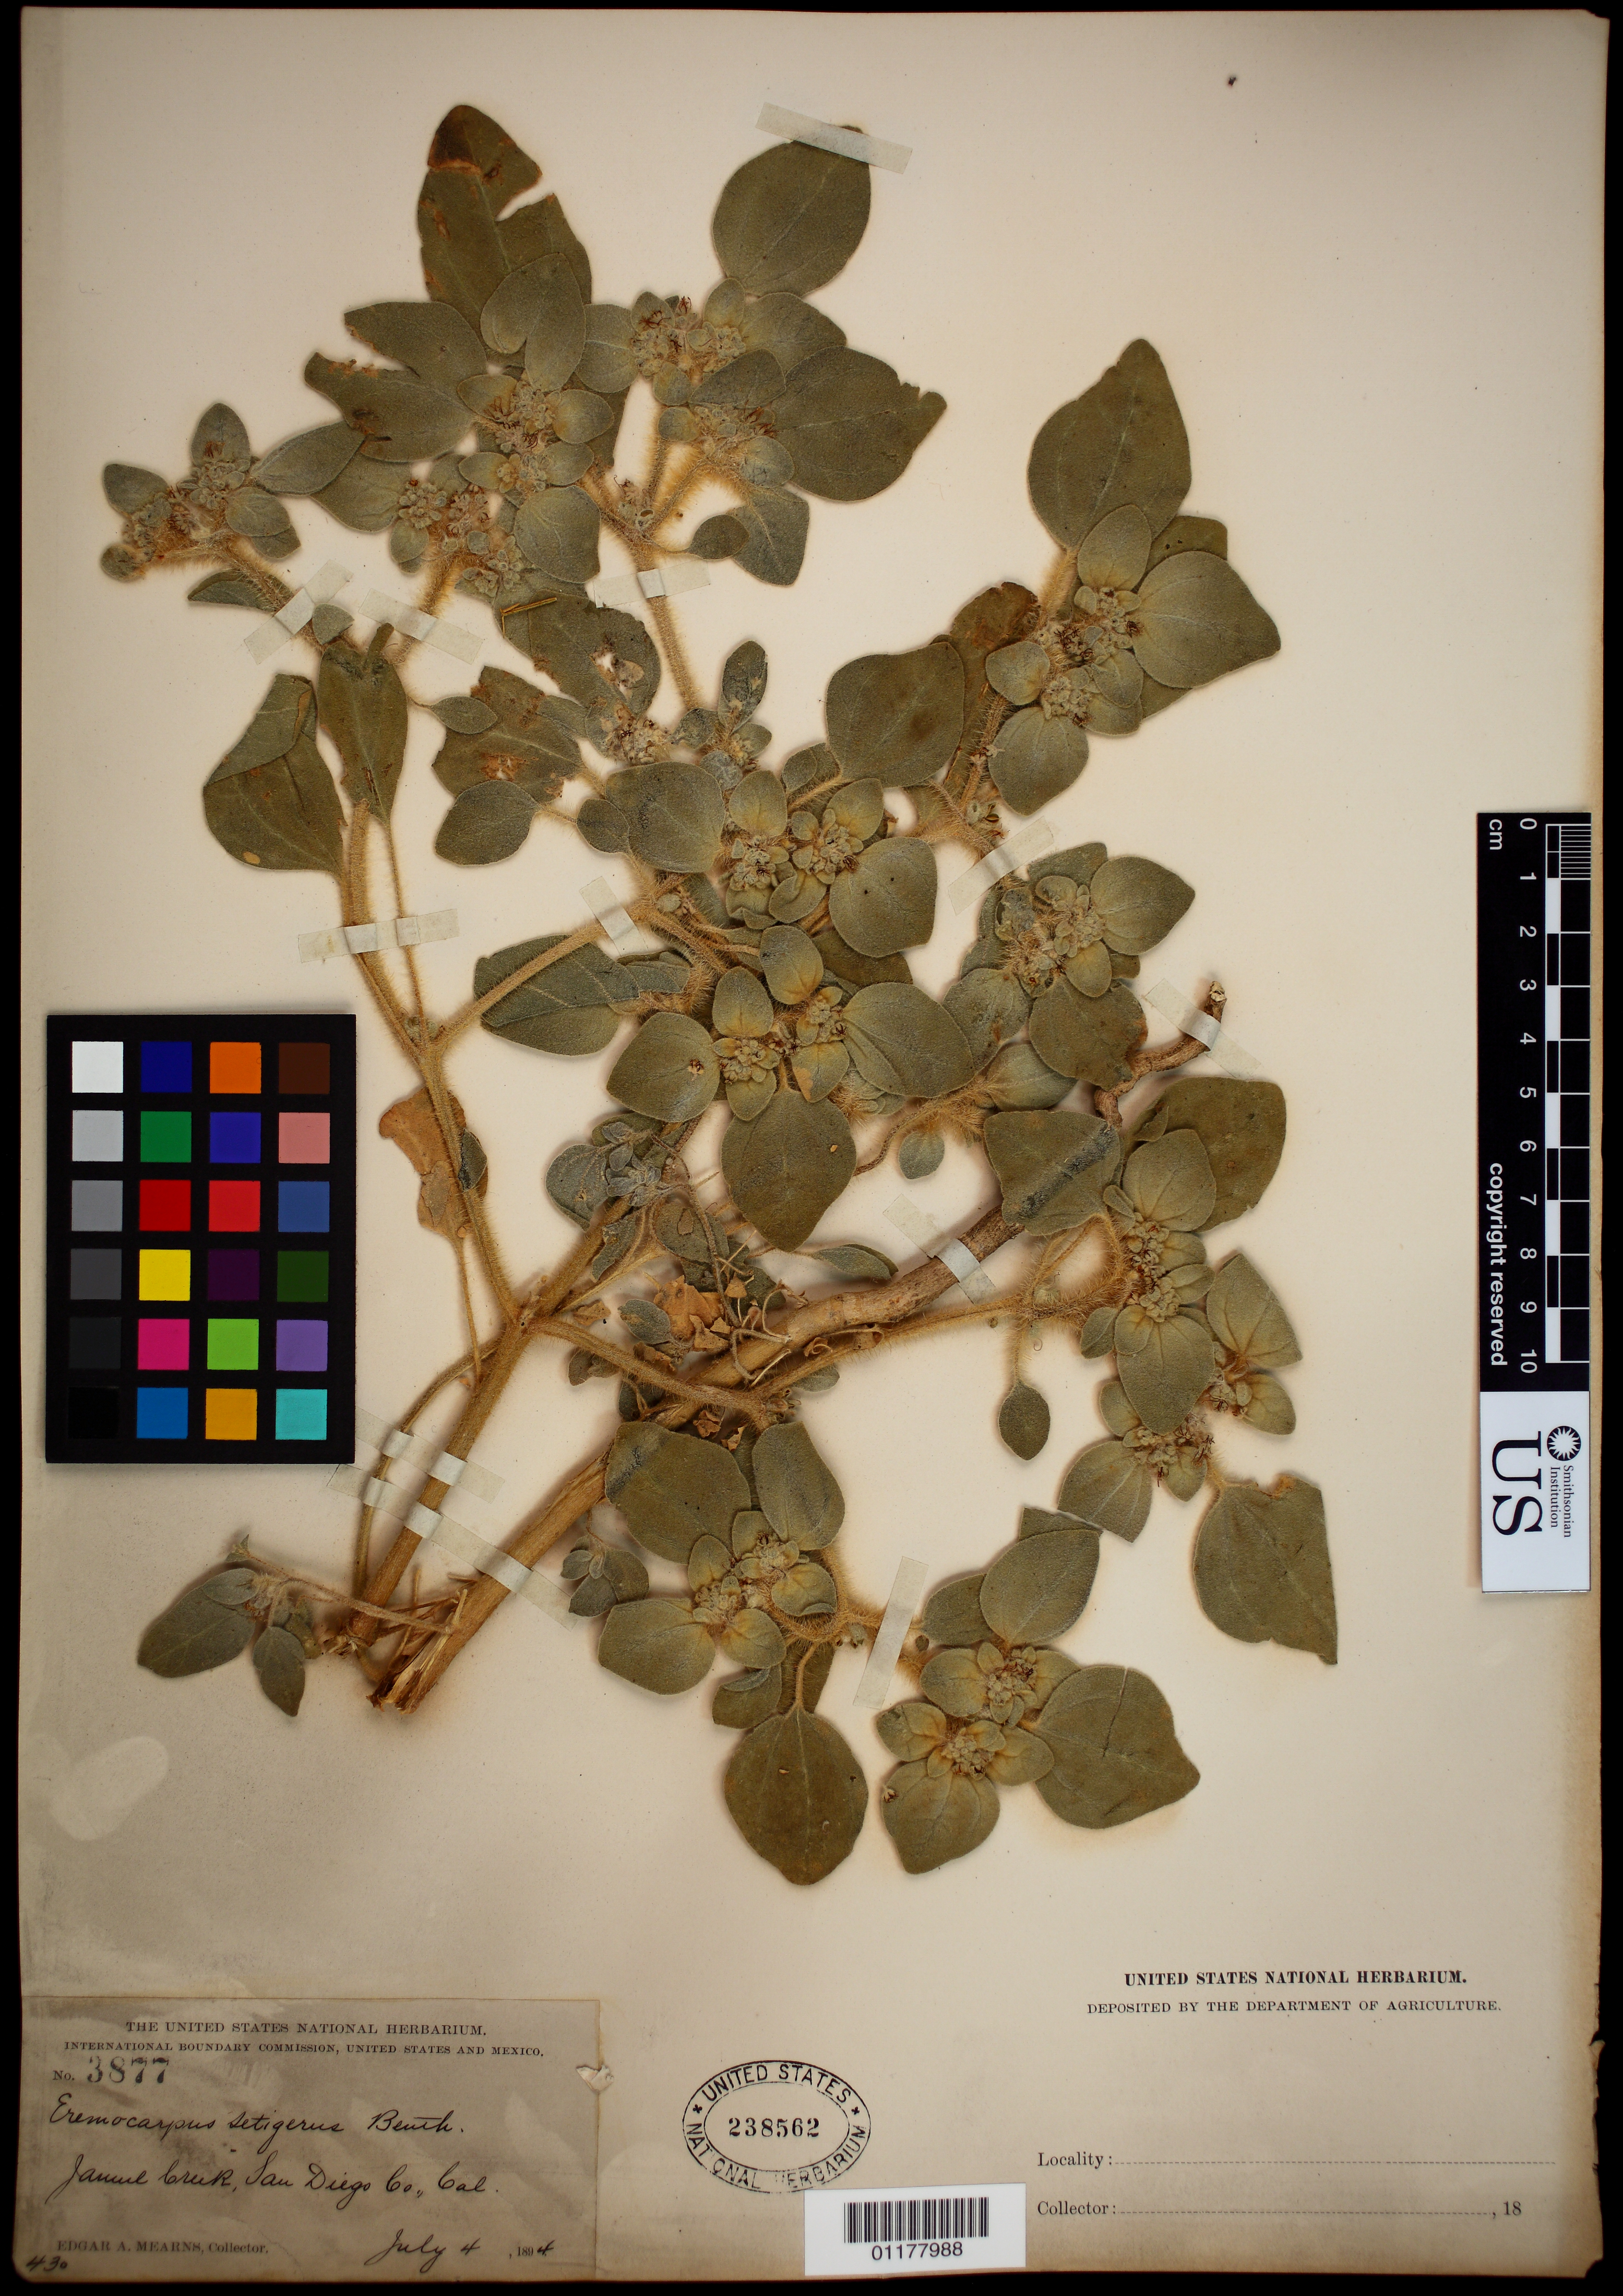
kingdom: Plantae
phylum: Tracheophyta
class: Magnoliopsida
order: Malpighiales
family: Euphorbiaceae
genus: Eremocarpus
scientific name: Eremocarpus setigerus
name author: (Hook.) Benth.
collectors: E. A. Mearns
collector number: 3877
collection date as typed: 04 Jul 1894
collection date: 1894-07-04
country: United States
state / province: California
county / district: San Diego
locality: Jamul Creek.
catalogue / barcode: US 238562